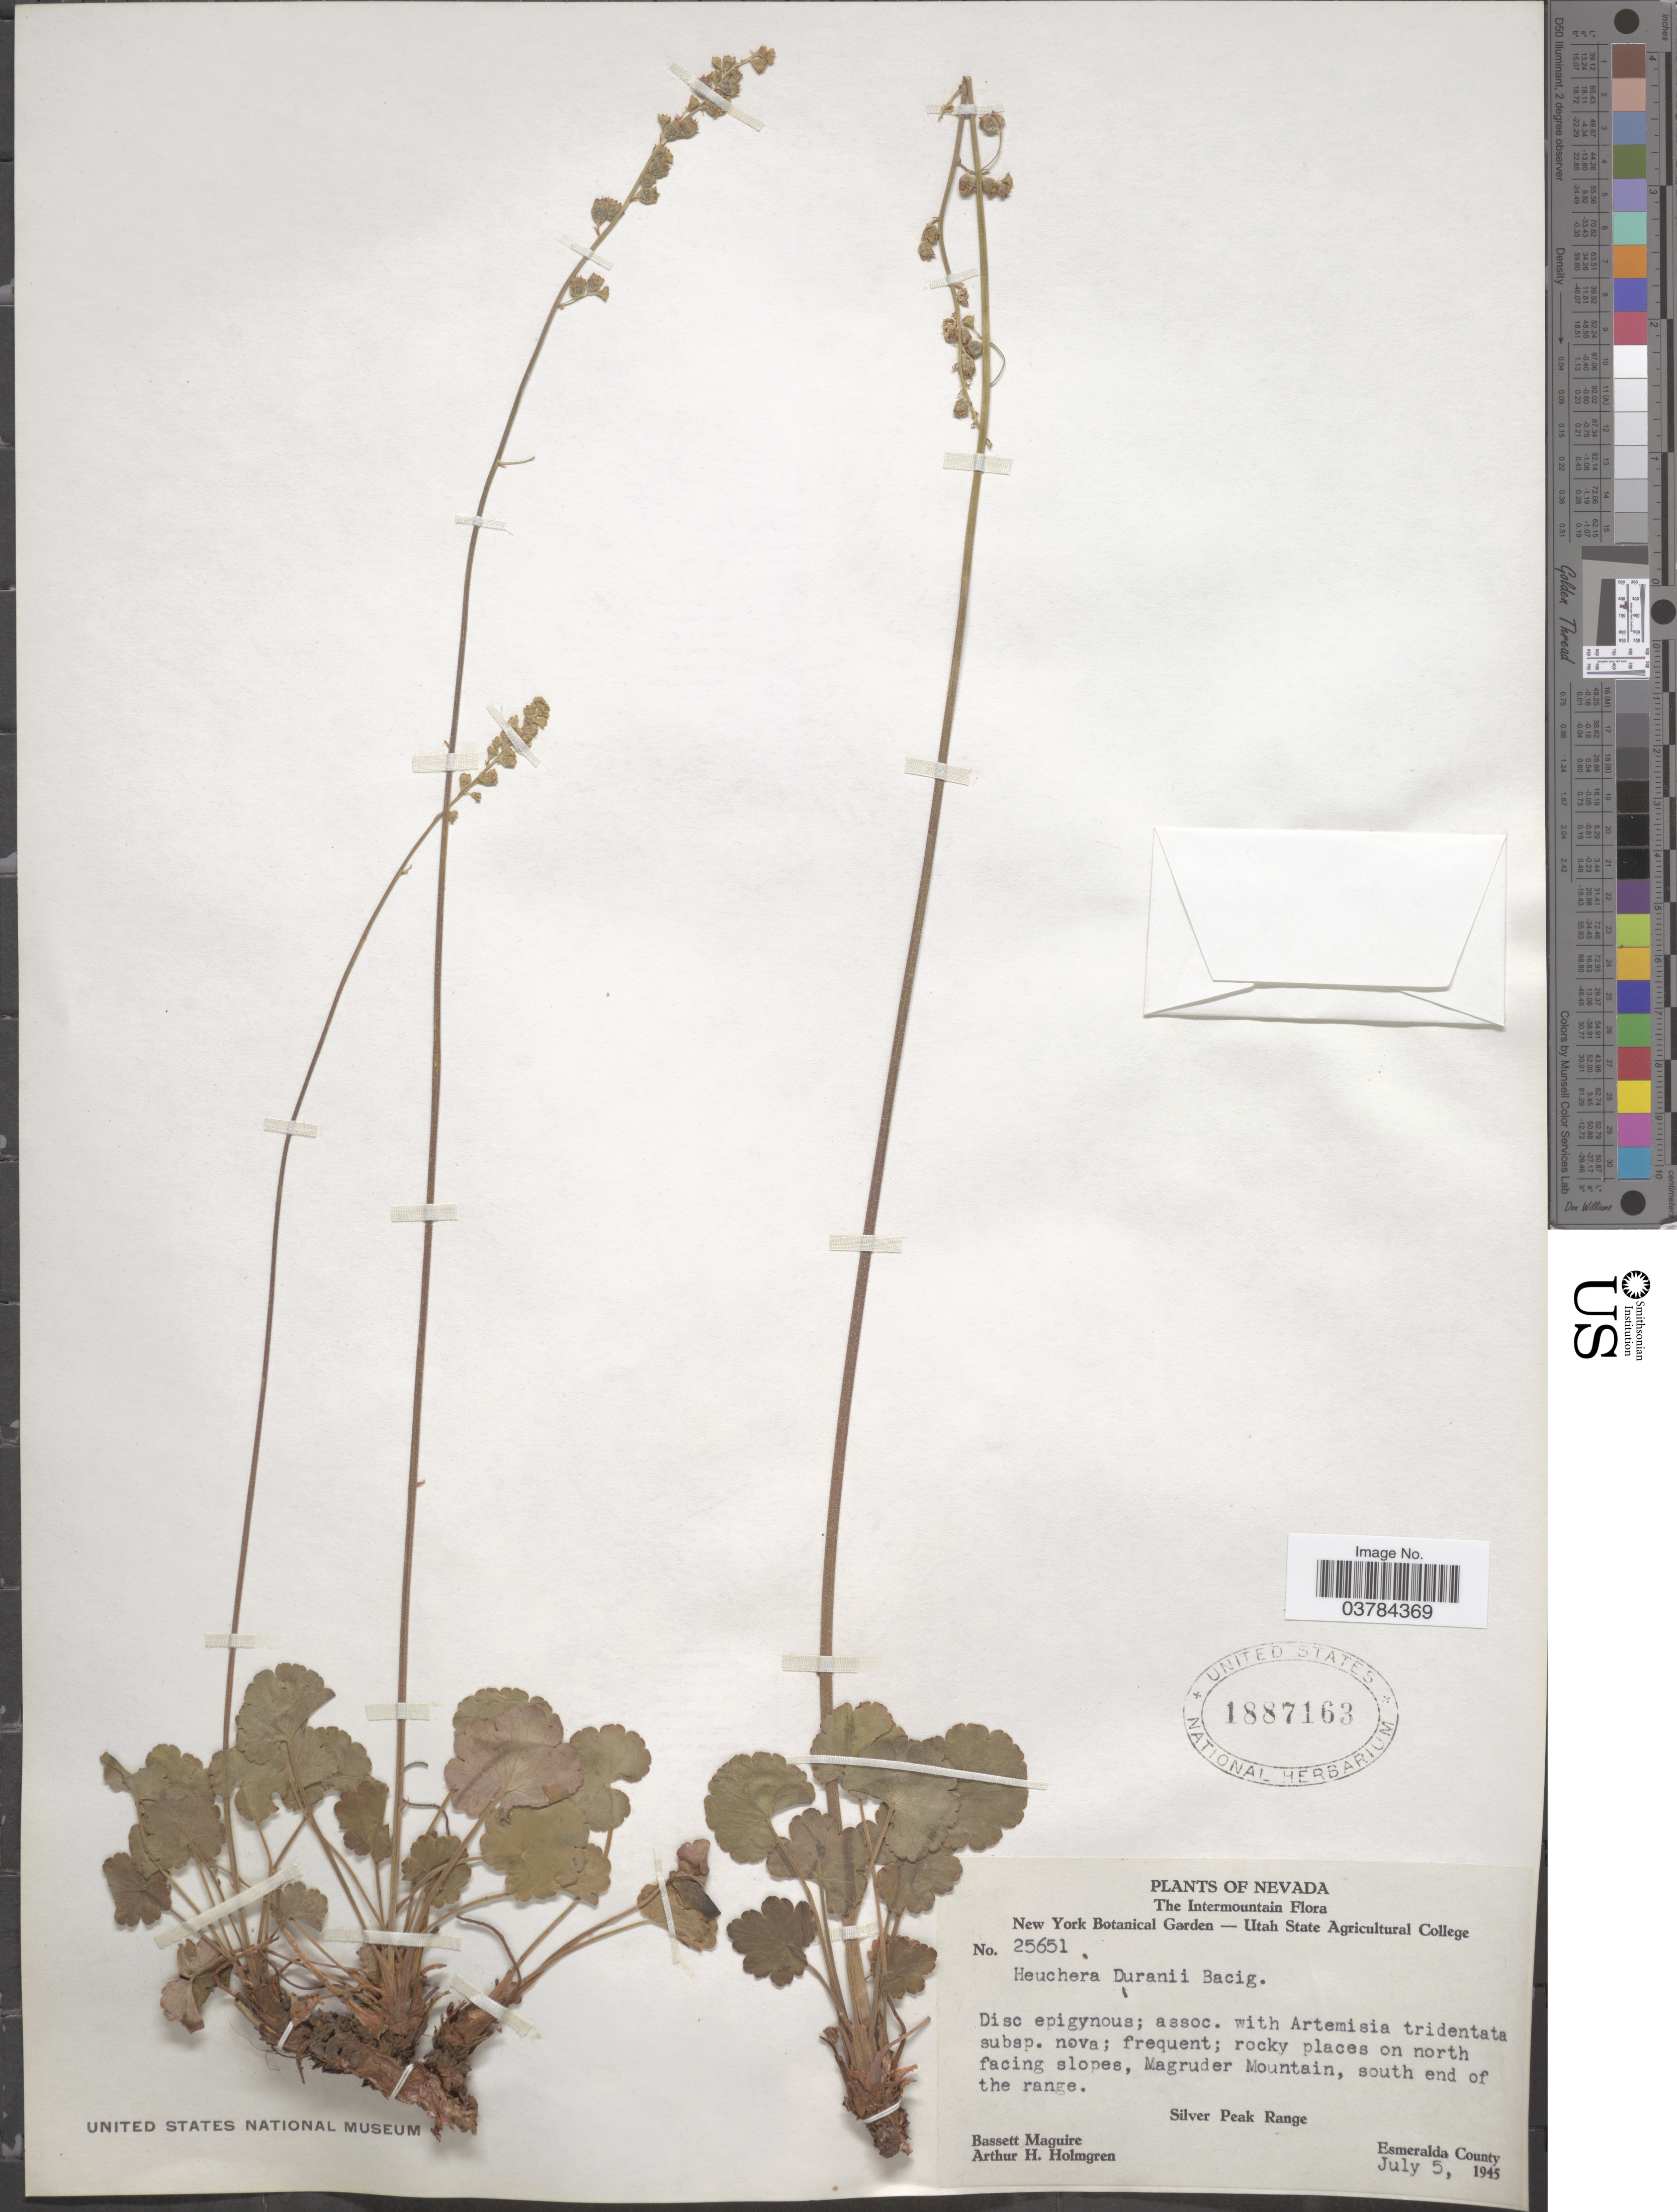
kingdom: Plantae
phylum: Tracheophyta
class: Magnoliopsida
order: Saxifragales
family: Saxifragaceae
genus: Heuchera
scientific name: Heuchera duranii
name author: Bacig.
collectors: B. Maguire & A. H. Holmgren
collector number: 25651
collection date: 1945-07-05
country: United States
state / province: Nevada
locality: The Intermountain. On north facing slopes, Magruder Mountain, south end of the range. Silver Peak Range. Esmeralda County.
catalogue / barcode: US 1887163